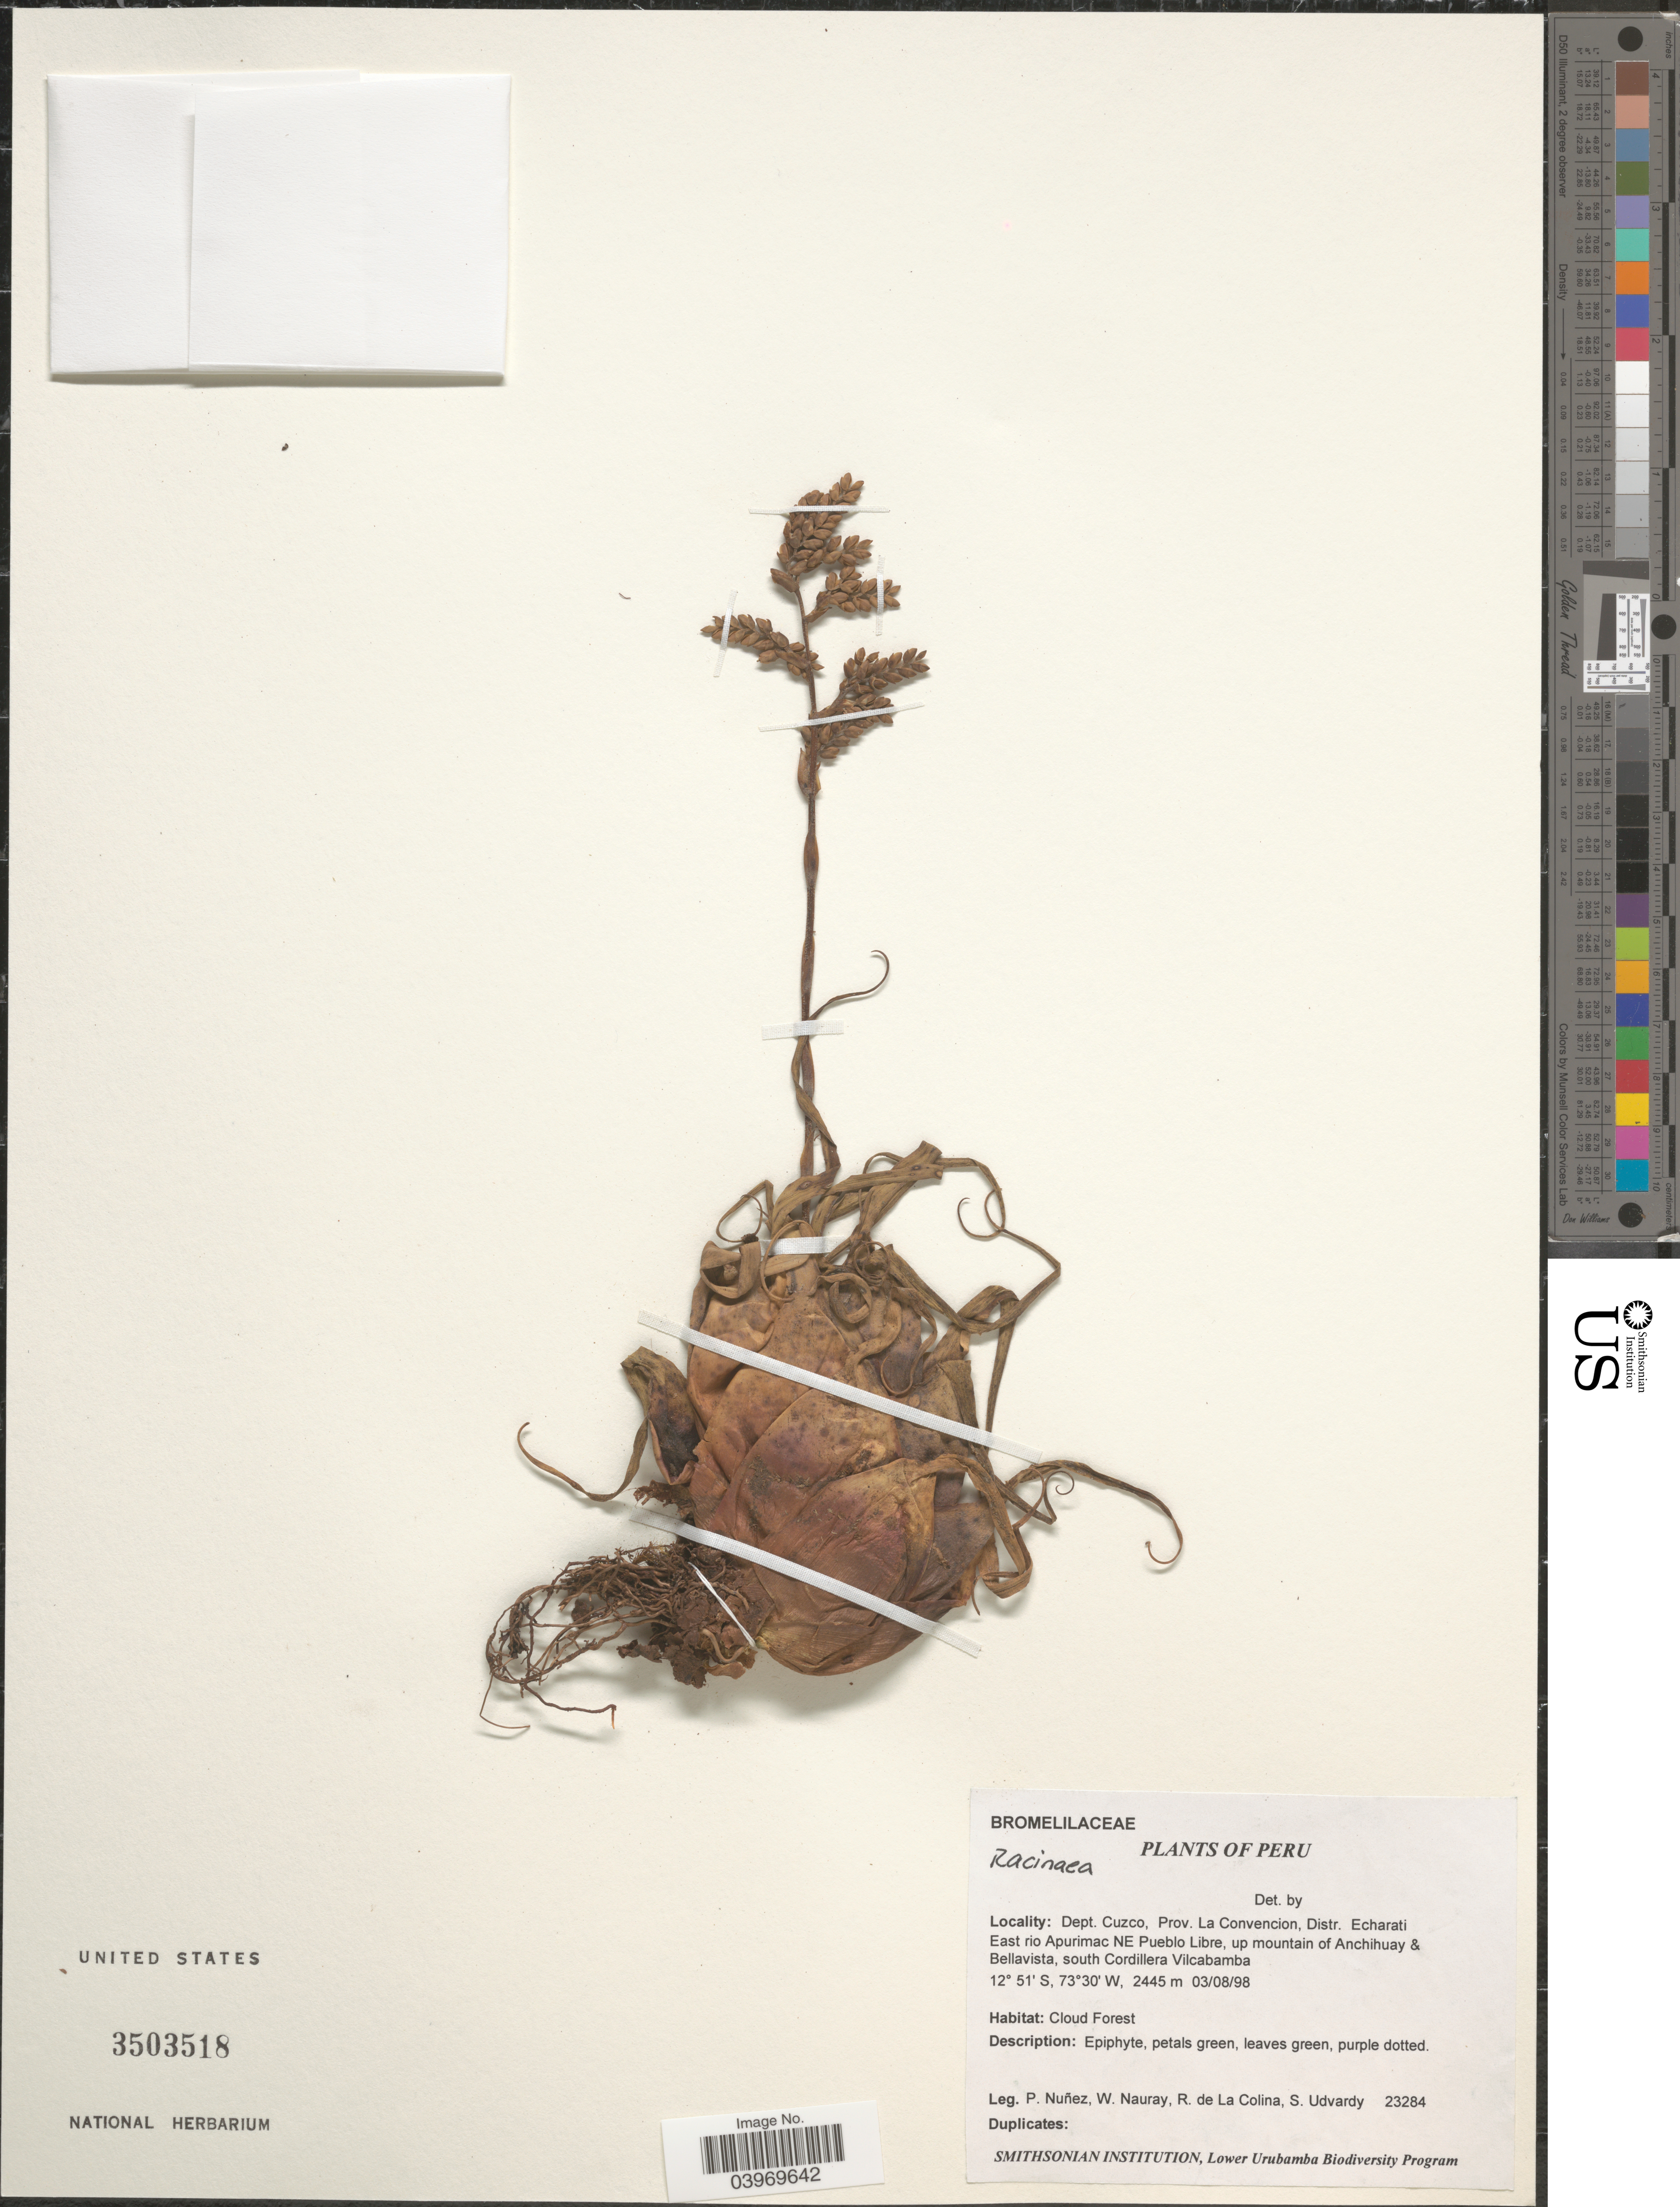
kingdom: Plantae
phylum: Tracheophyta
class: Liliopsida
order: Poales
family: Bromeliaceae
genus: Racinaea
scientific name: Racinaea sp.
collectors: P. Nuñez V., W. Nauray, R. de La Colina & S. Udvardy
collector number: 23284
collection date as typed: Transcribed d/m/y: 3/8/98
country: Peru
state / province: Cusco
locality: Dept. Cuzco, Prov. La Convencion, Distr. Echarati East rio Apurimac NE Pueblo Libre, up mountain of Anchihuay & Bellavista, south Cordillera Vilcabamba.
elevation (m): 2445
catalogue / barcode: US 3503518